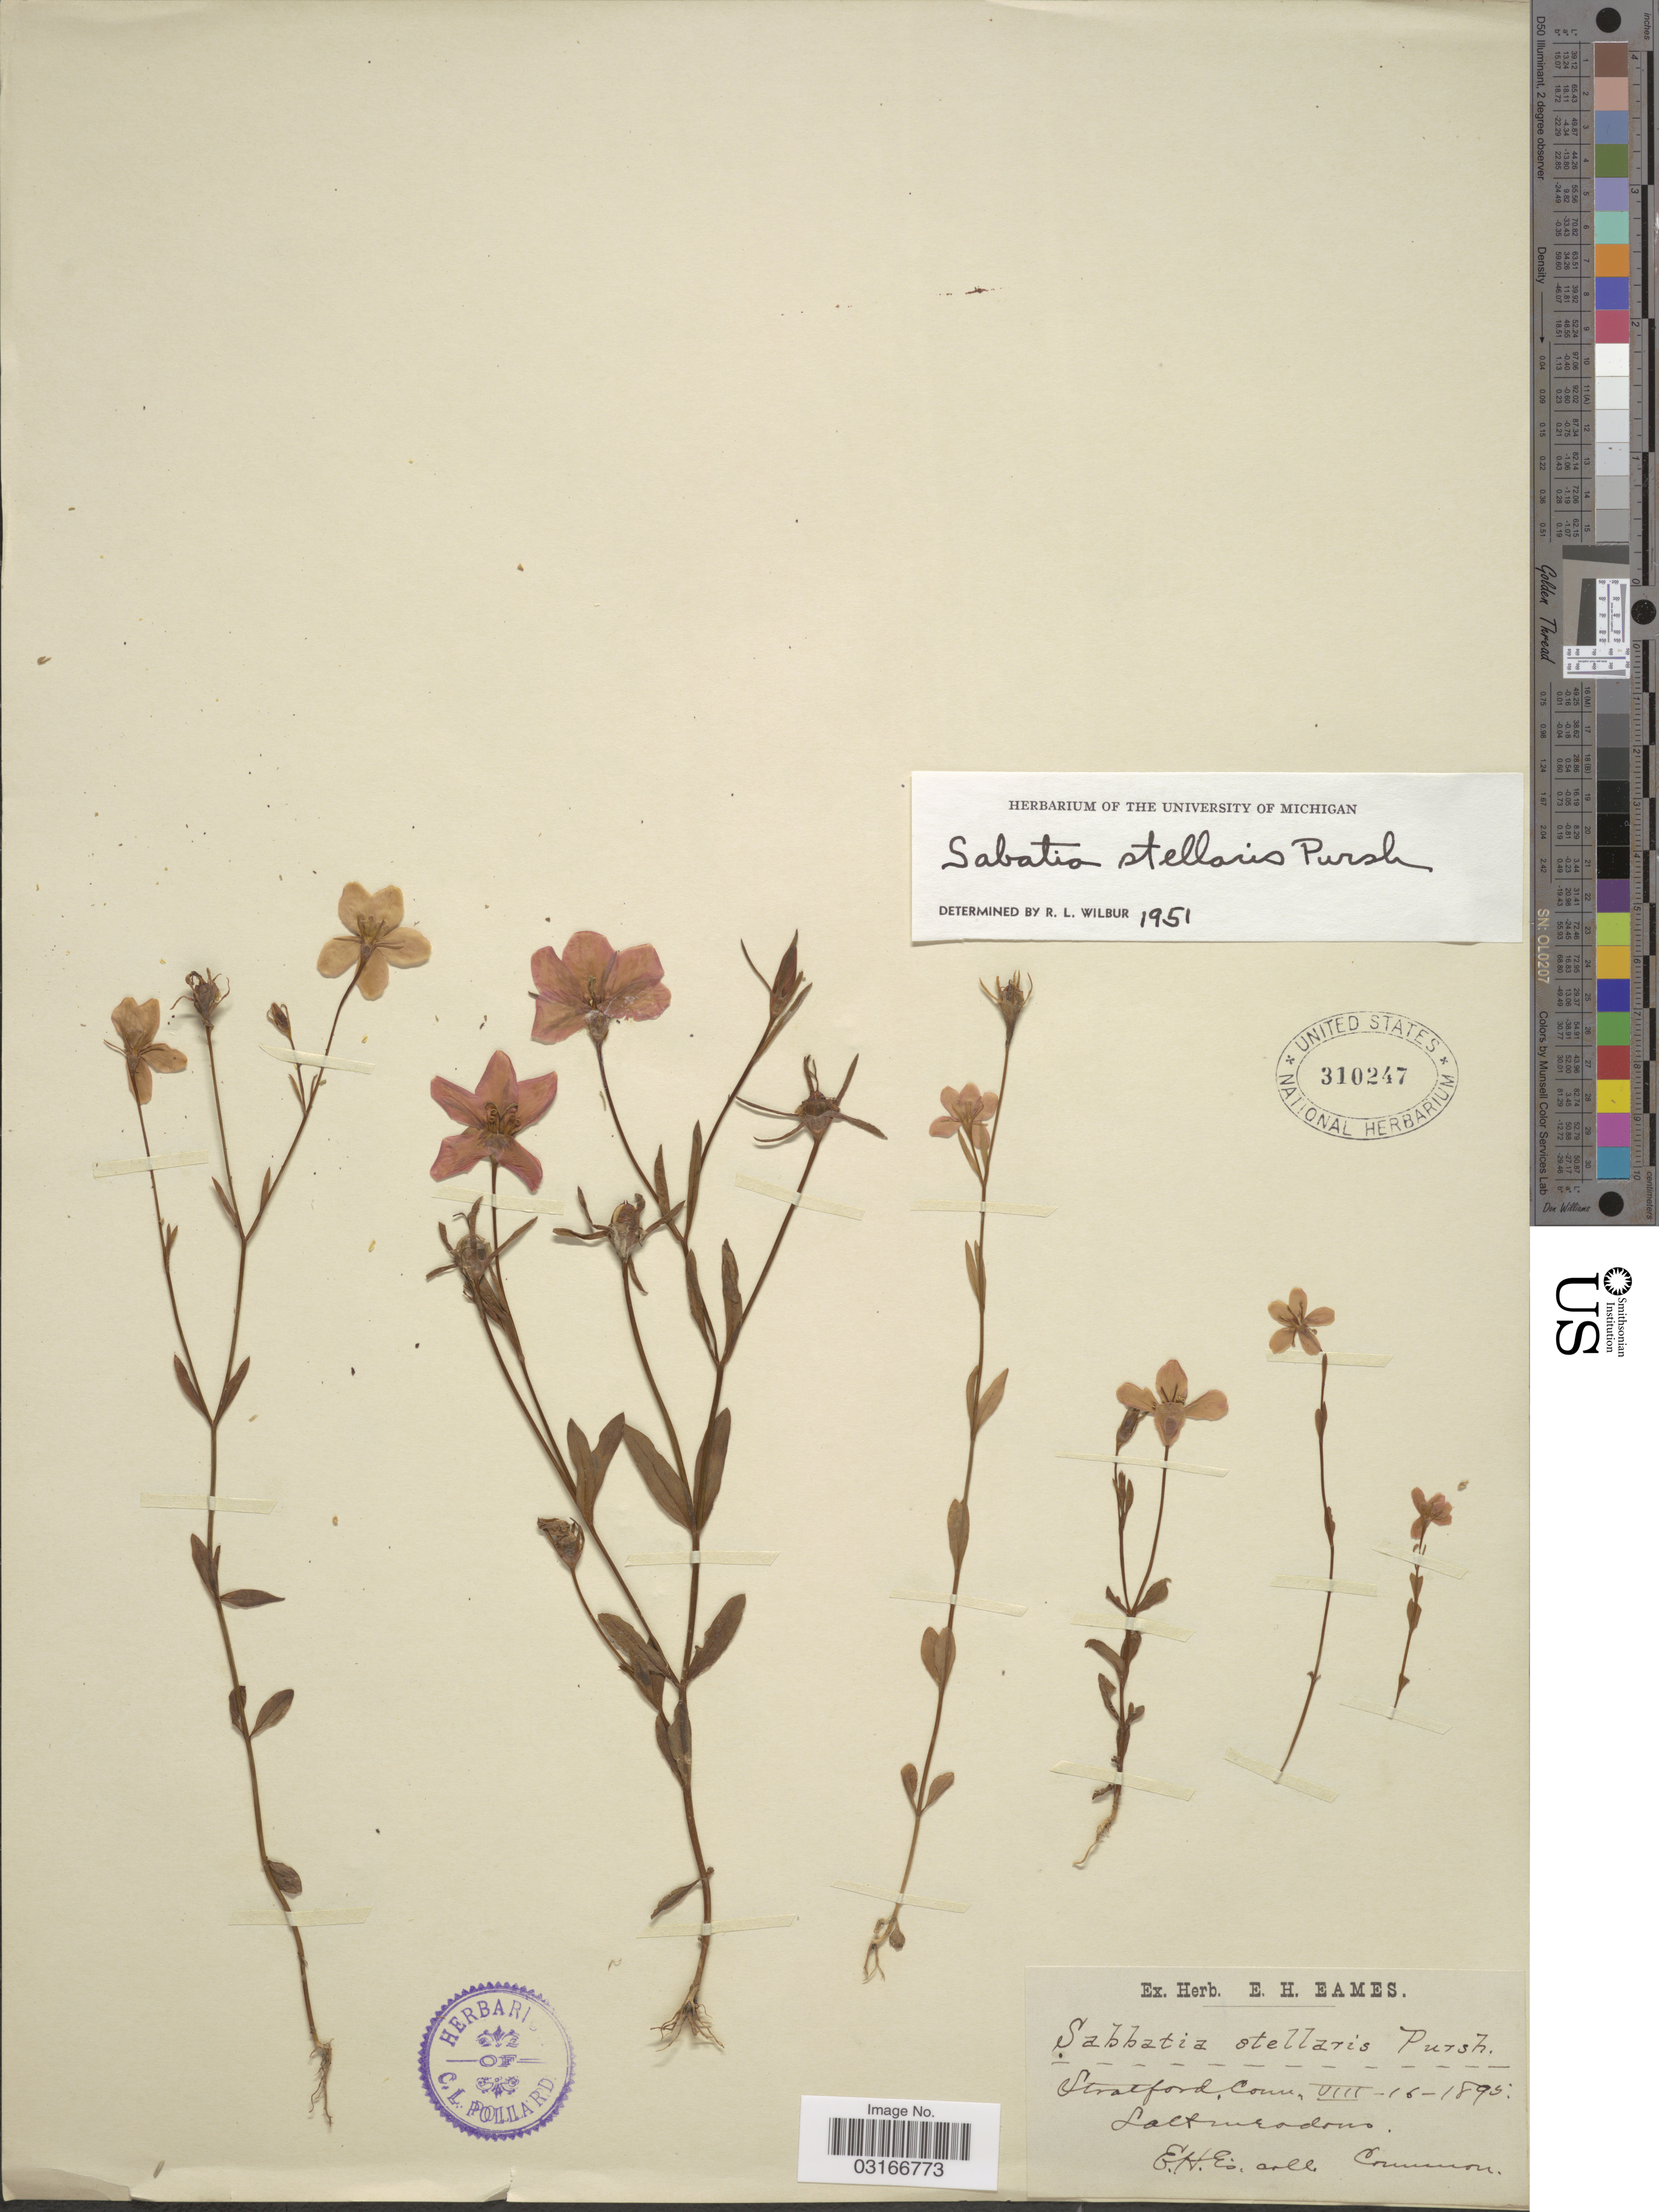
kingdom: Plantae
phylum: Tracheophyta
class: Magnoliopsida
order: Gentianales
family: Gentianaceae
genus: Sabatia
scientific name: Sabatia stellaris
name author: Pursh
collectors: E. H. Eames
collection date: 1895-08-16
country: United States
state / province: Connecticut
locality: Stratford, Conn.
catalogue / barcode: US 310247